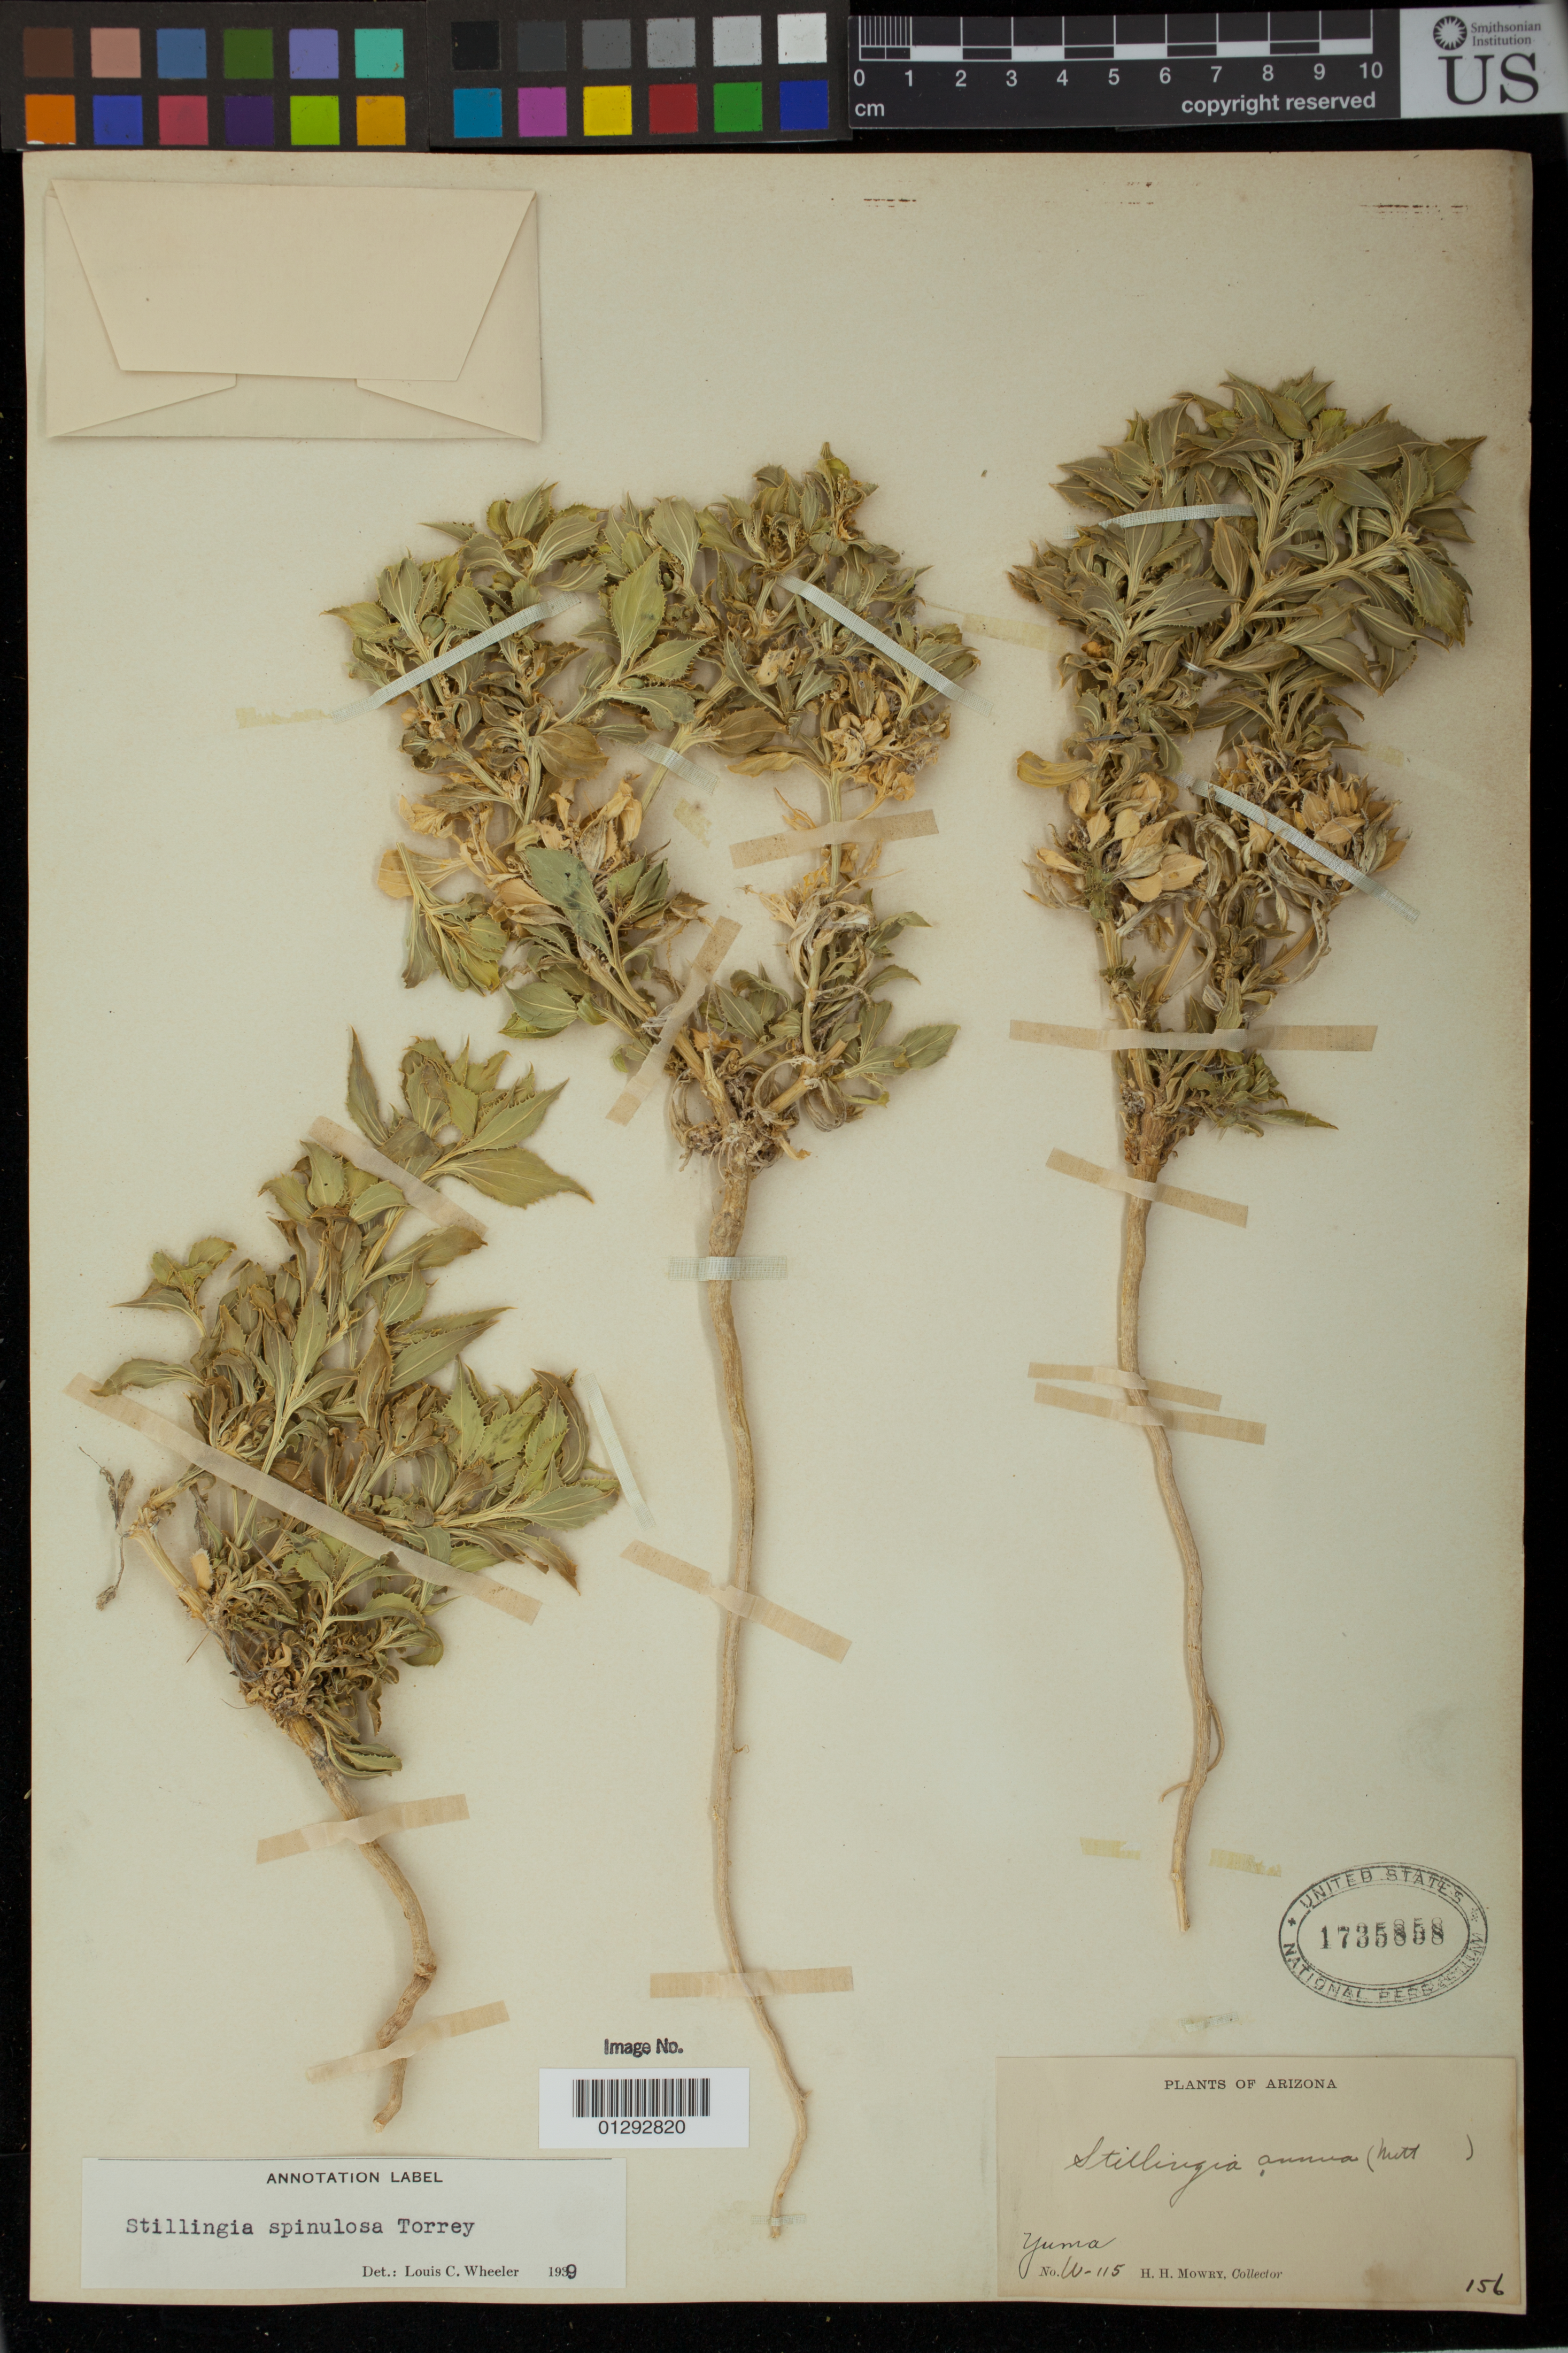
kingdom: Plantae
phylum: Tracheophyta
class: Magnoliopsida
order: Malpighiales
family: Euphorbiaceae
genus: Stillingia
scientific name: Stillingia spinulosa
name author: Torr.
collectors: H. Mowry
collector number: W-115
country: United States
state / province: Arizona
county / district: Yuma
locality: Yuma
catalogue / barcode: US 1735858